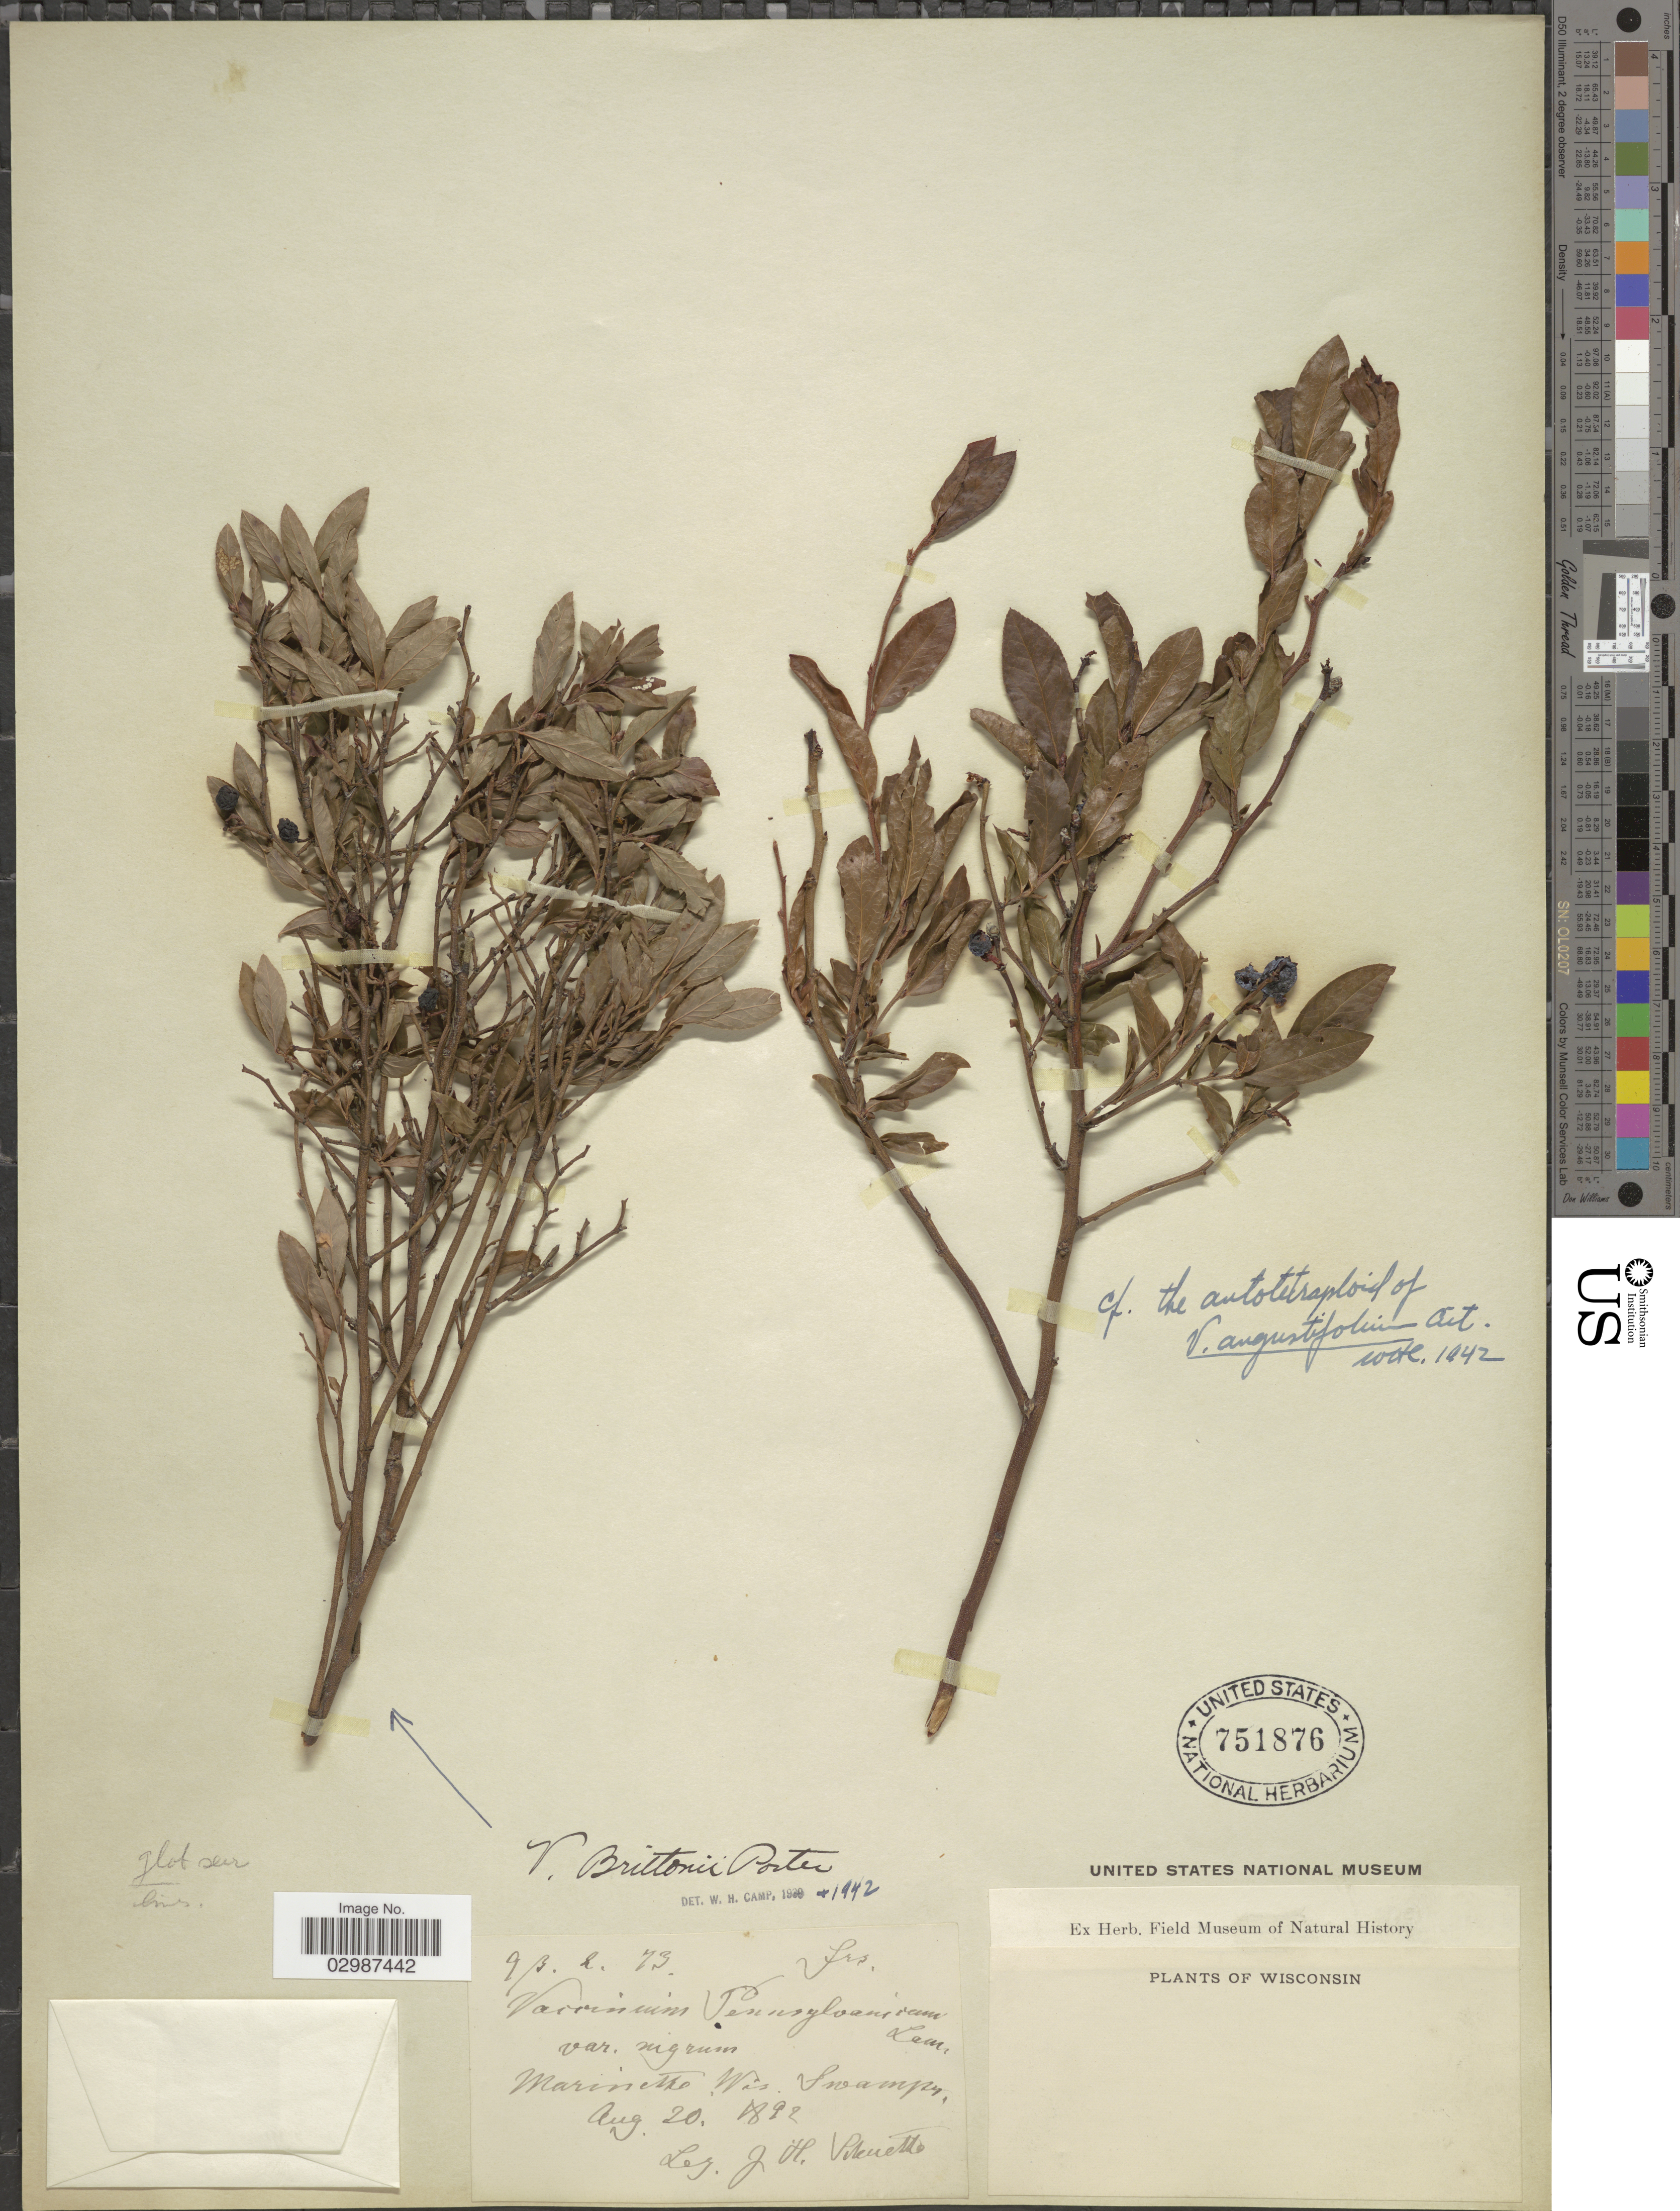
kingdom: Plantae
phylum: Tracheophyta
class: Magnoliopsida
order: Ericales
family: Ericaceae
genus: Vaccinium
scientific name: Vaccinium brittonii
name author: Porter ex E.P. Bicknell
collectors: J. H. Schuette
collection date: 1892-08-20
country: United States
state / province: Wisconsin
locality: Marinette, Wis.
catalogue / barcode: US 751876